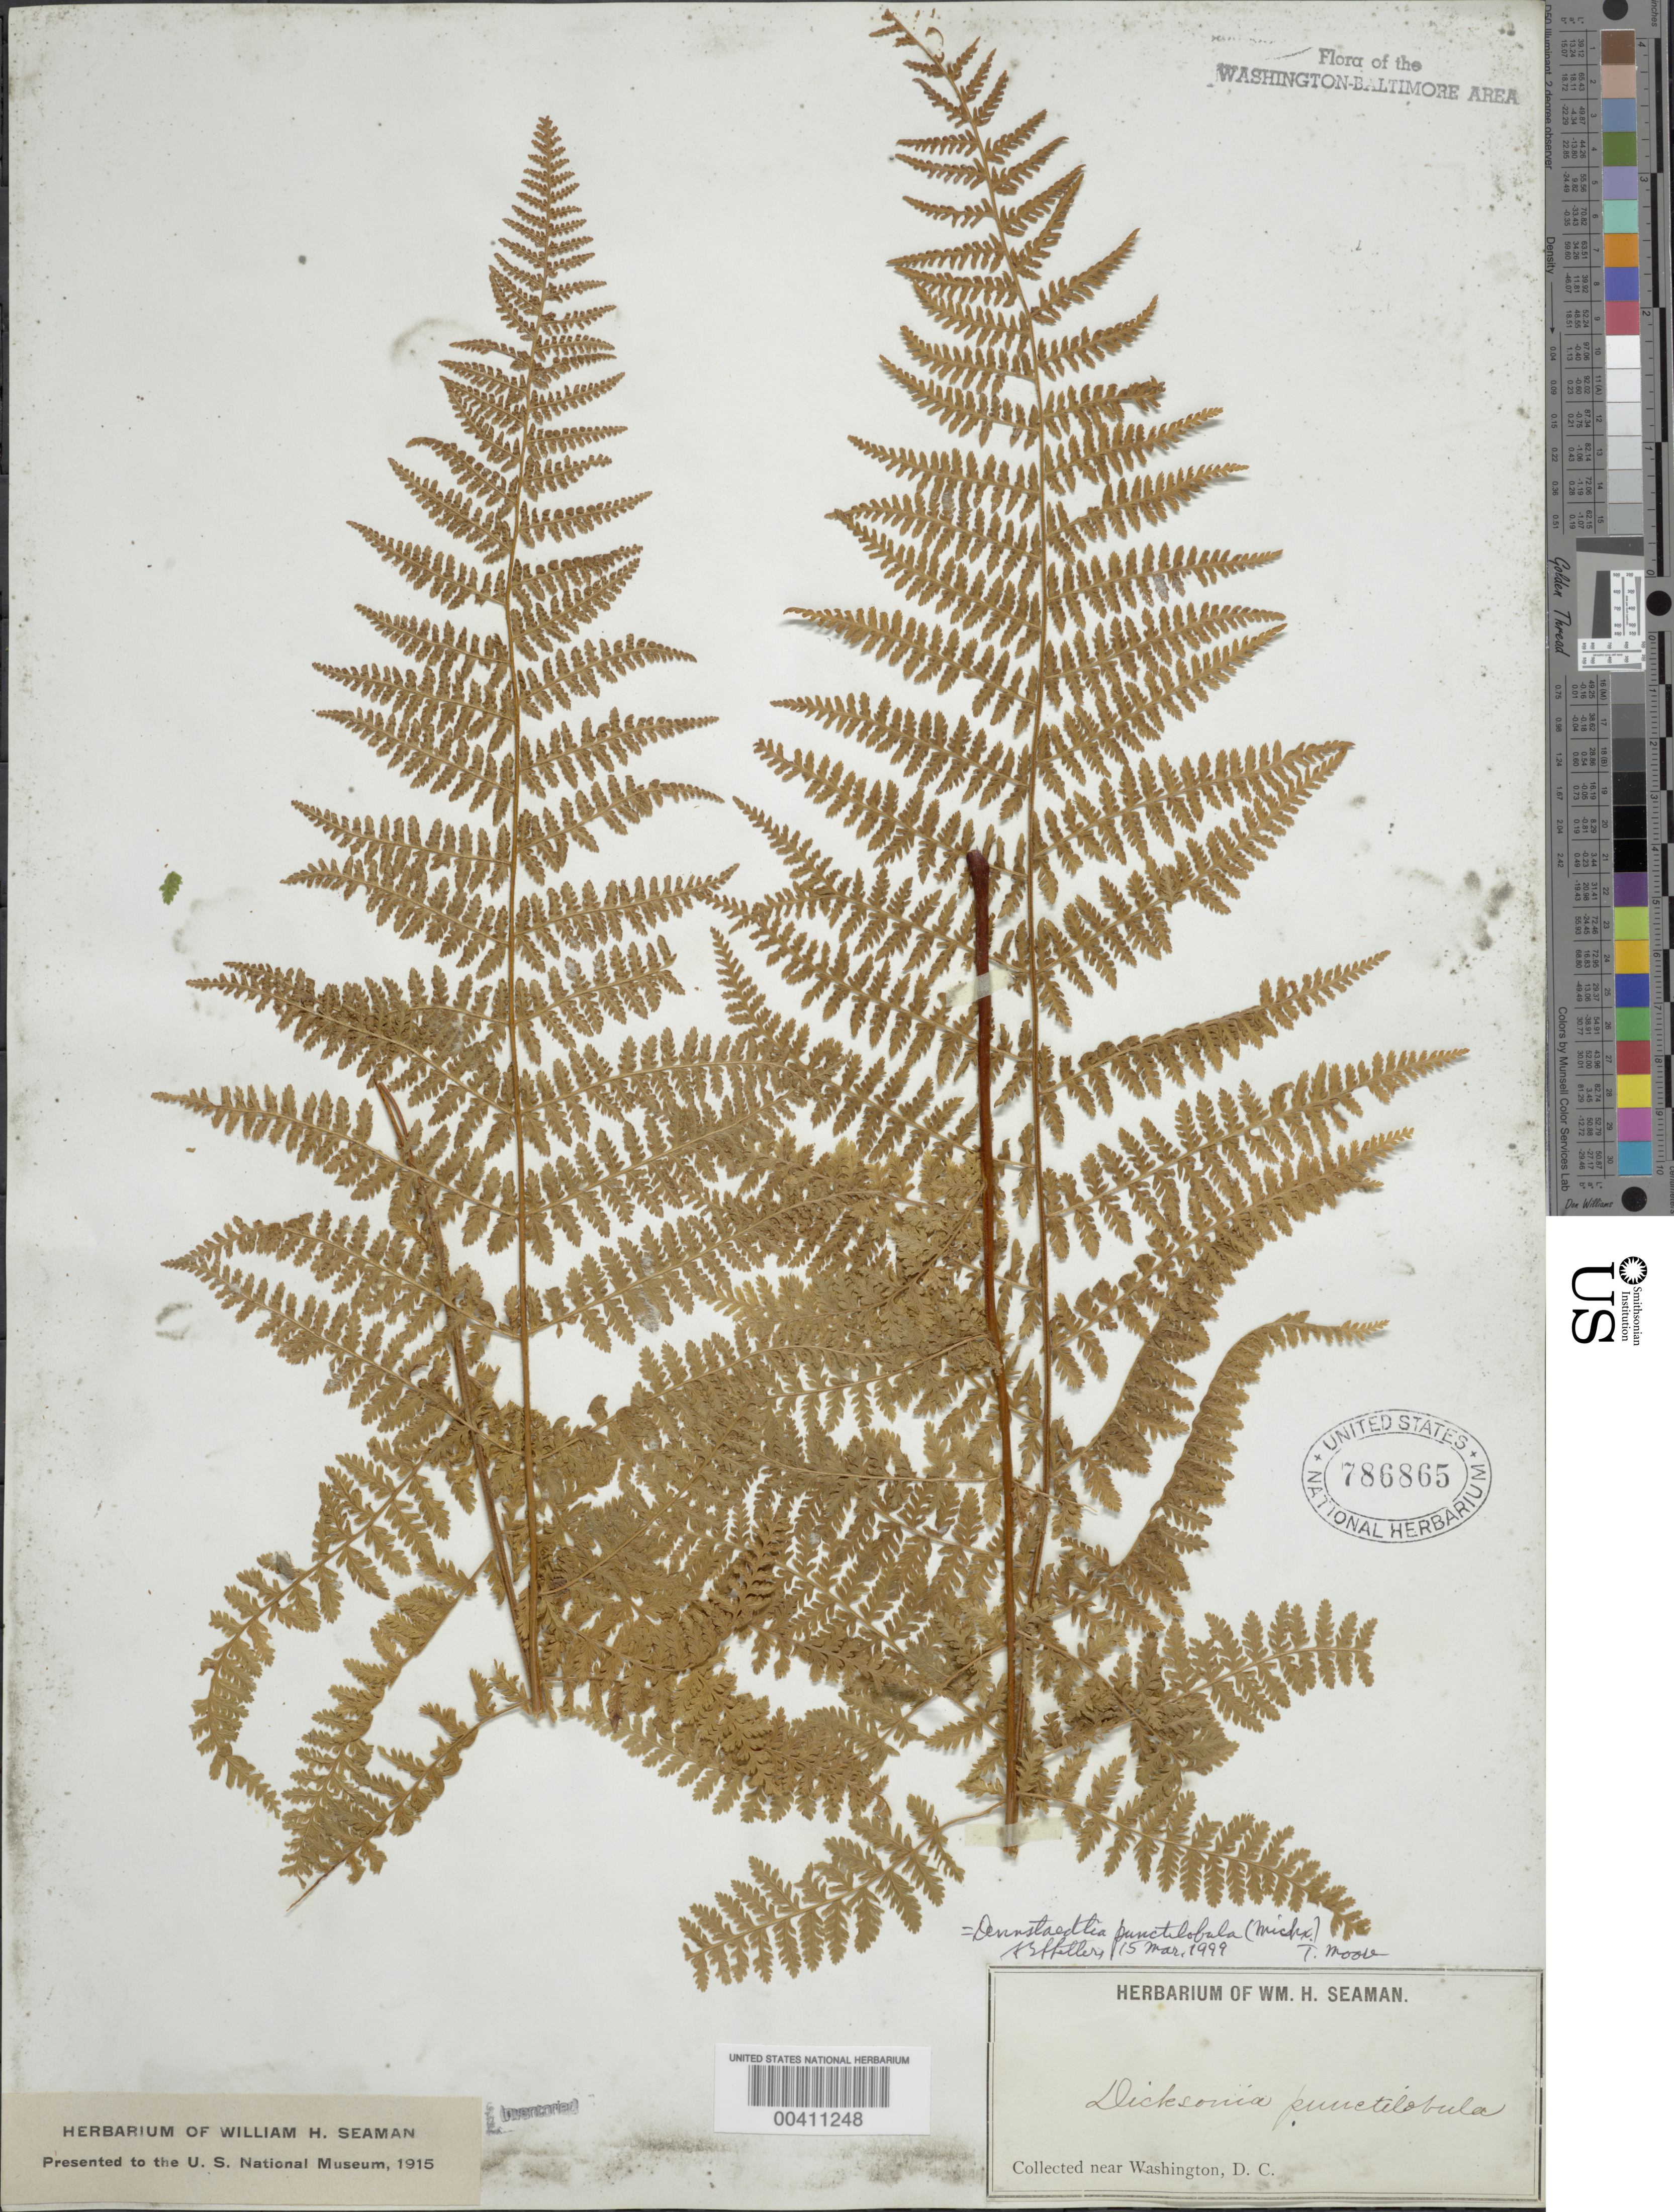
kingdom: Plantae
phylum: Tracheophyta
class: Polypodiopsida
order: Polypodiales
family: Dennstaedtiaceae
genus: Dennstaedtia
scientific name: Dennstaedtia punctilobula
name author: (Michx.) T. Moore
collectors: W. Seaman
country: United States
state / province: District of Columbia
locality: DC vicinity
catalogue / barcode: US 786865